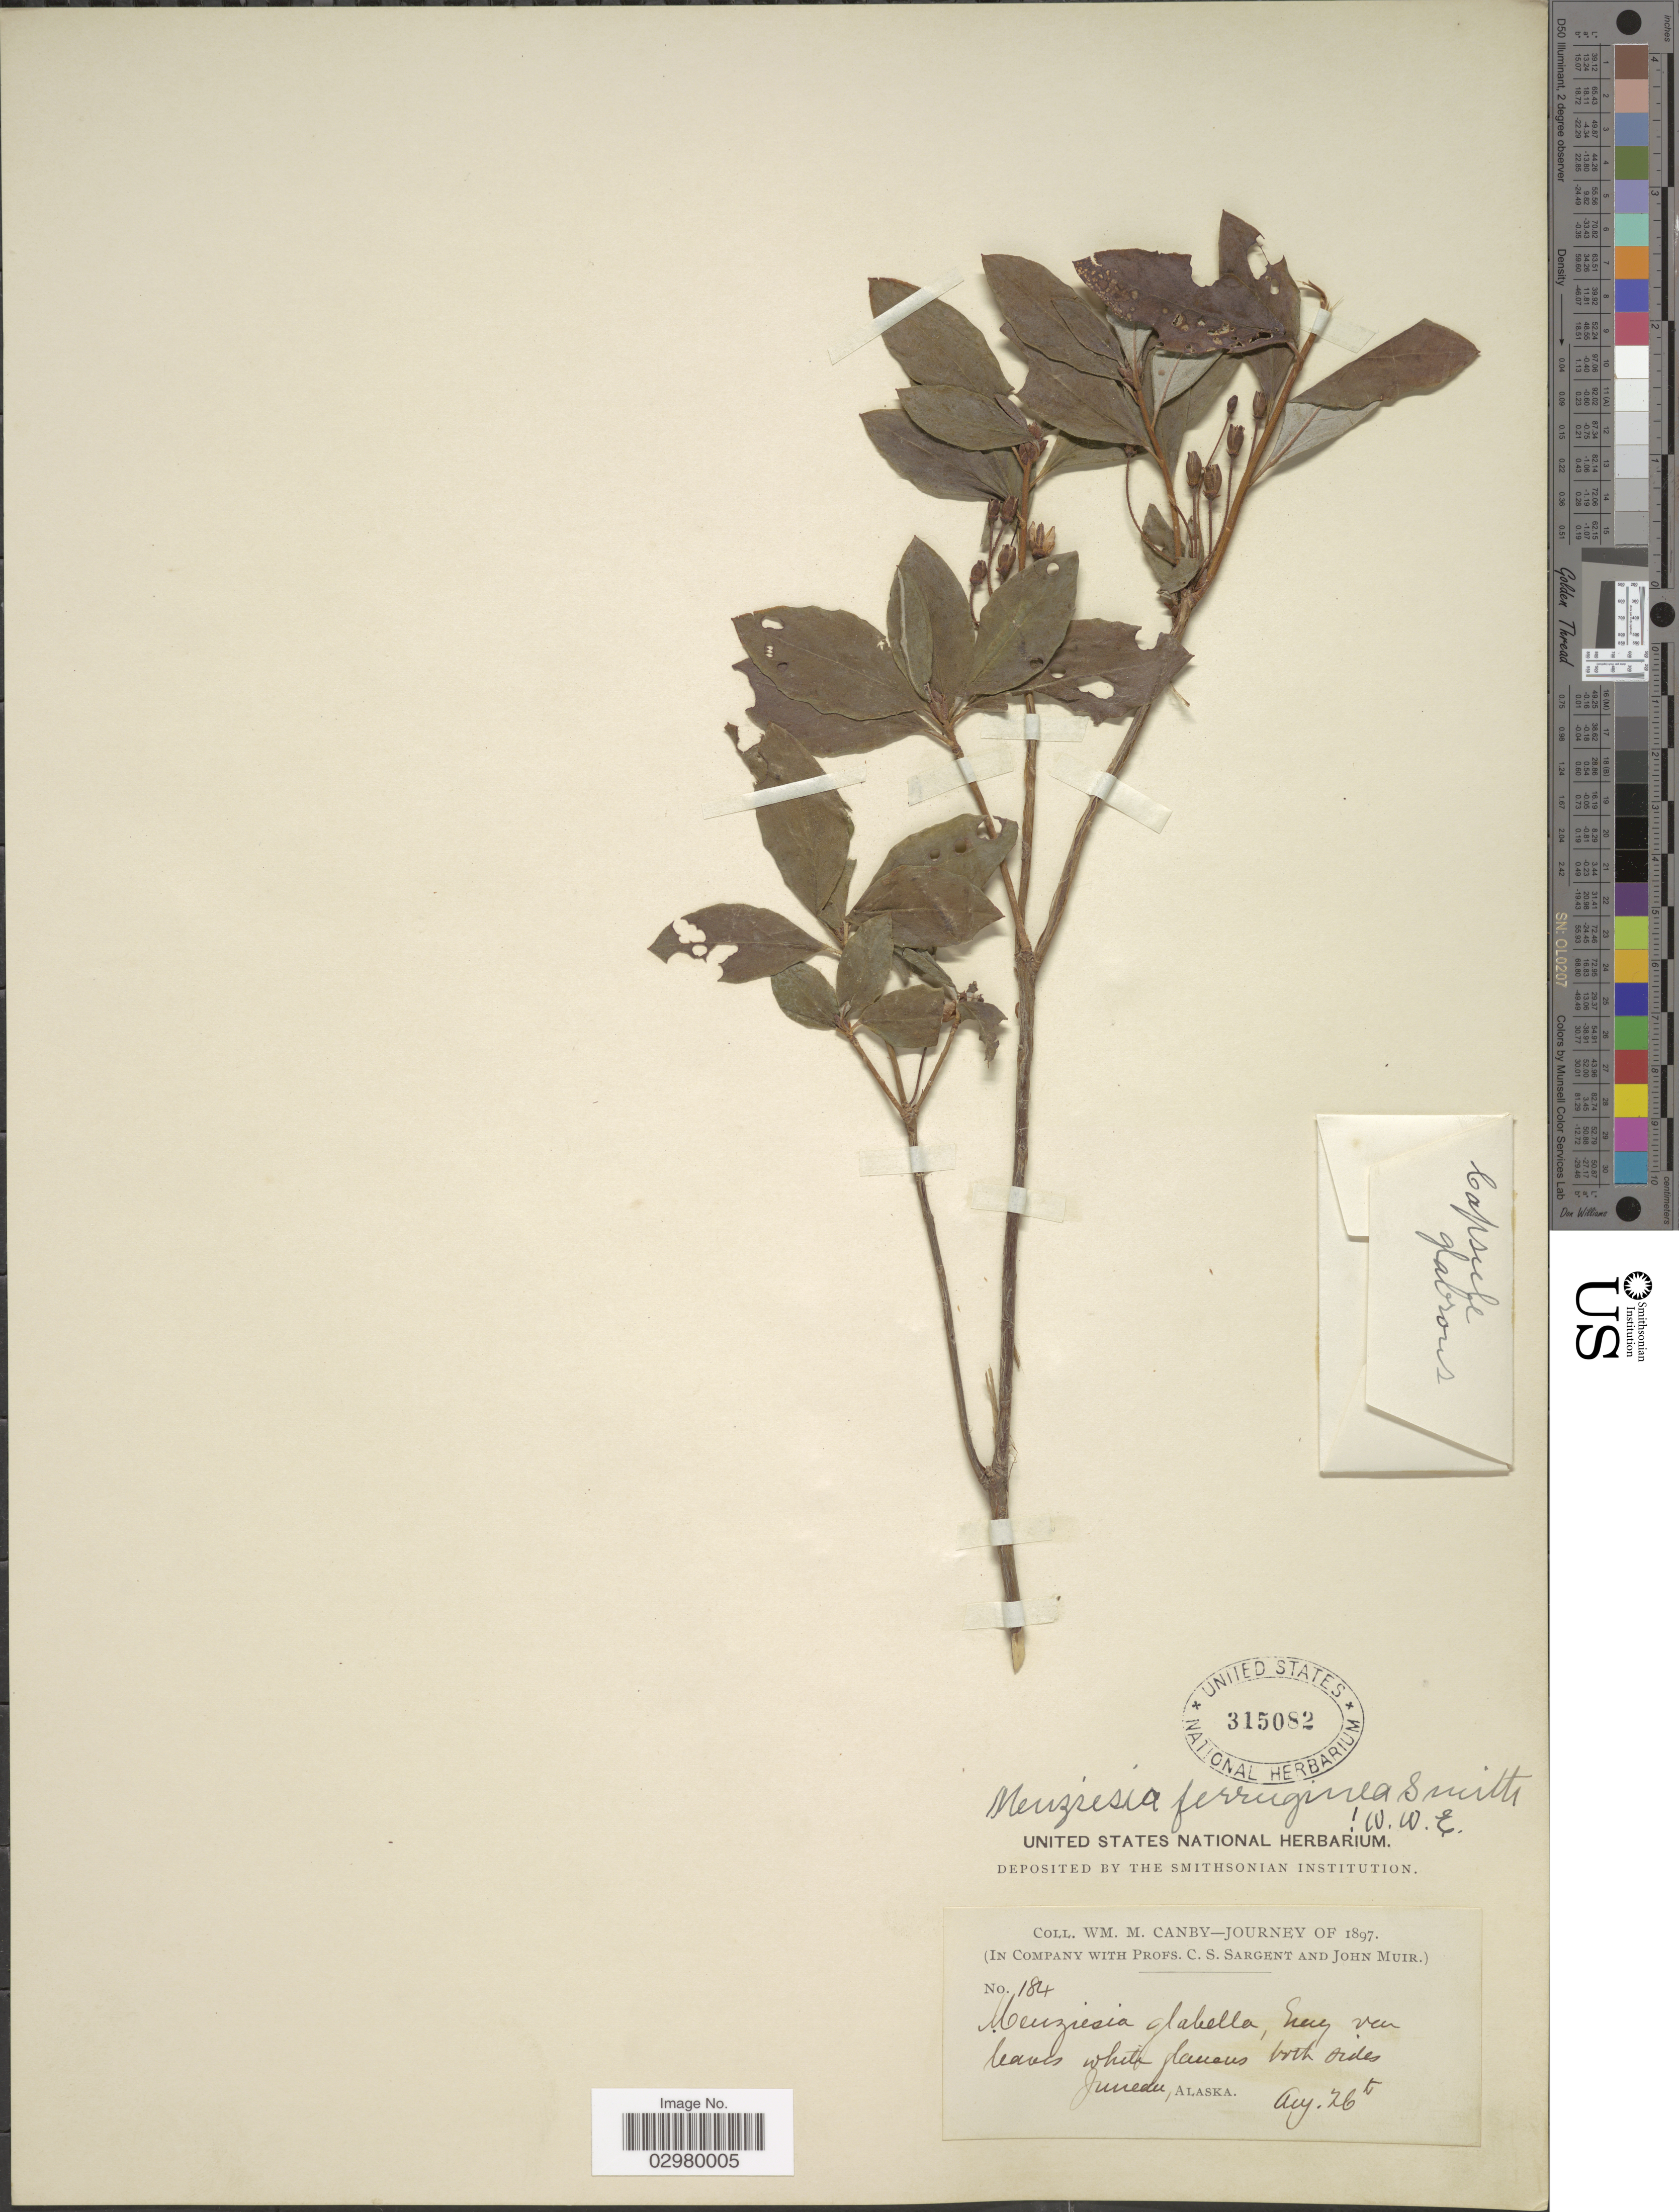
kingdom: Plantae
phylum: Tracheophyta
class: Magnoliopsida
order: Ericales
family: Ericaceae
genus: Menziesia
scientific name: Menziesia ferruginea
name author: Sm.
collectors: W. M. Canby, C. S. Sargent & J. Muir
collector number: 184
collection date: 1897-08-26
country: United States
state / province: Alaska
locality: Juneau.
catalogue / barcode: US 315082